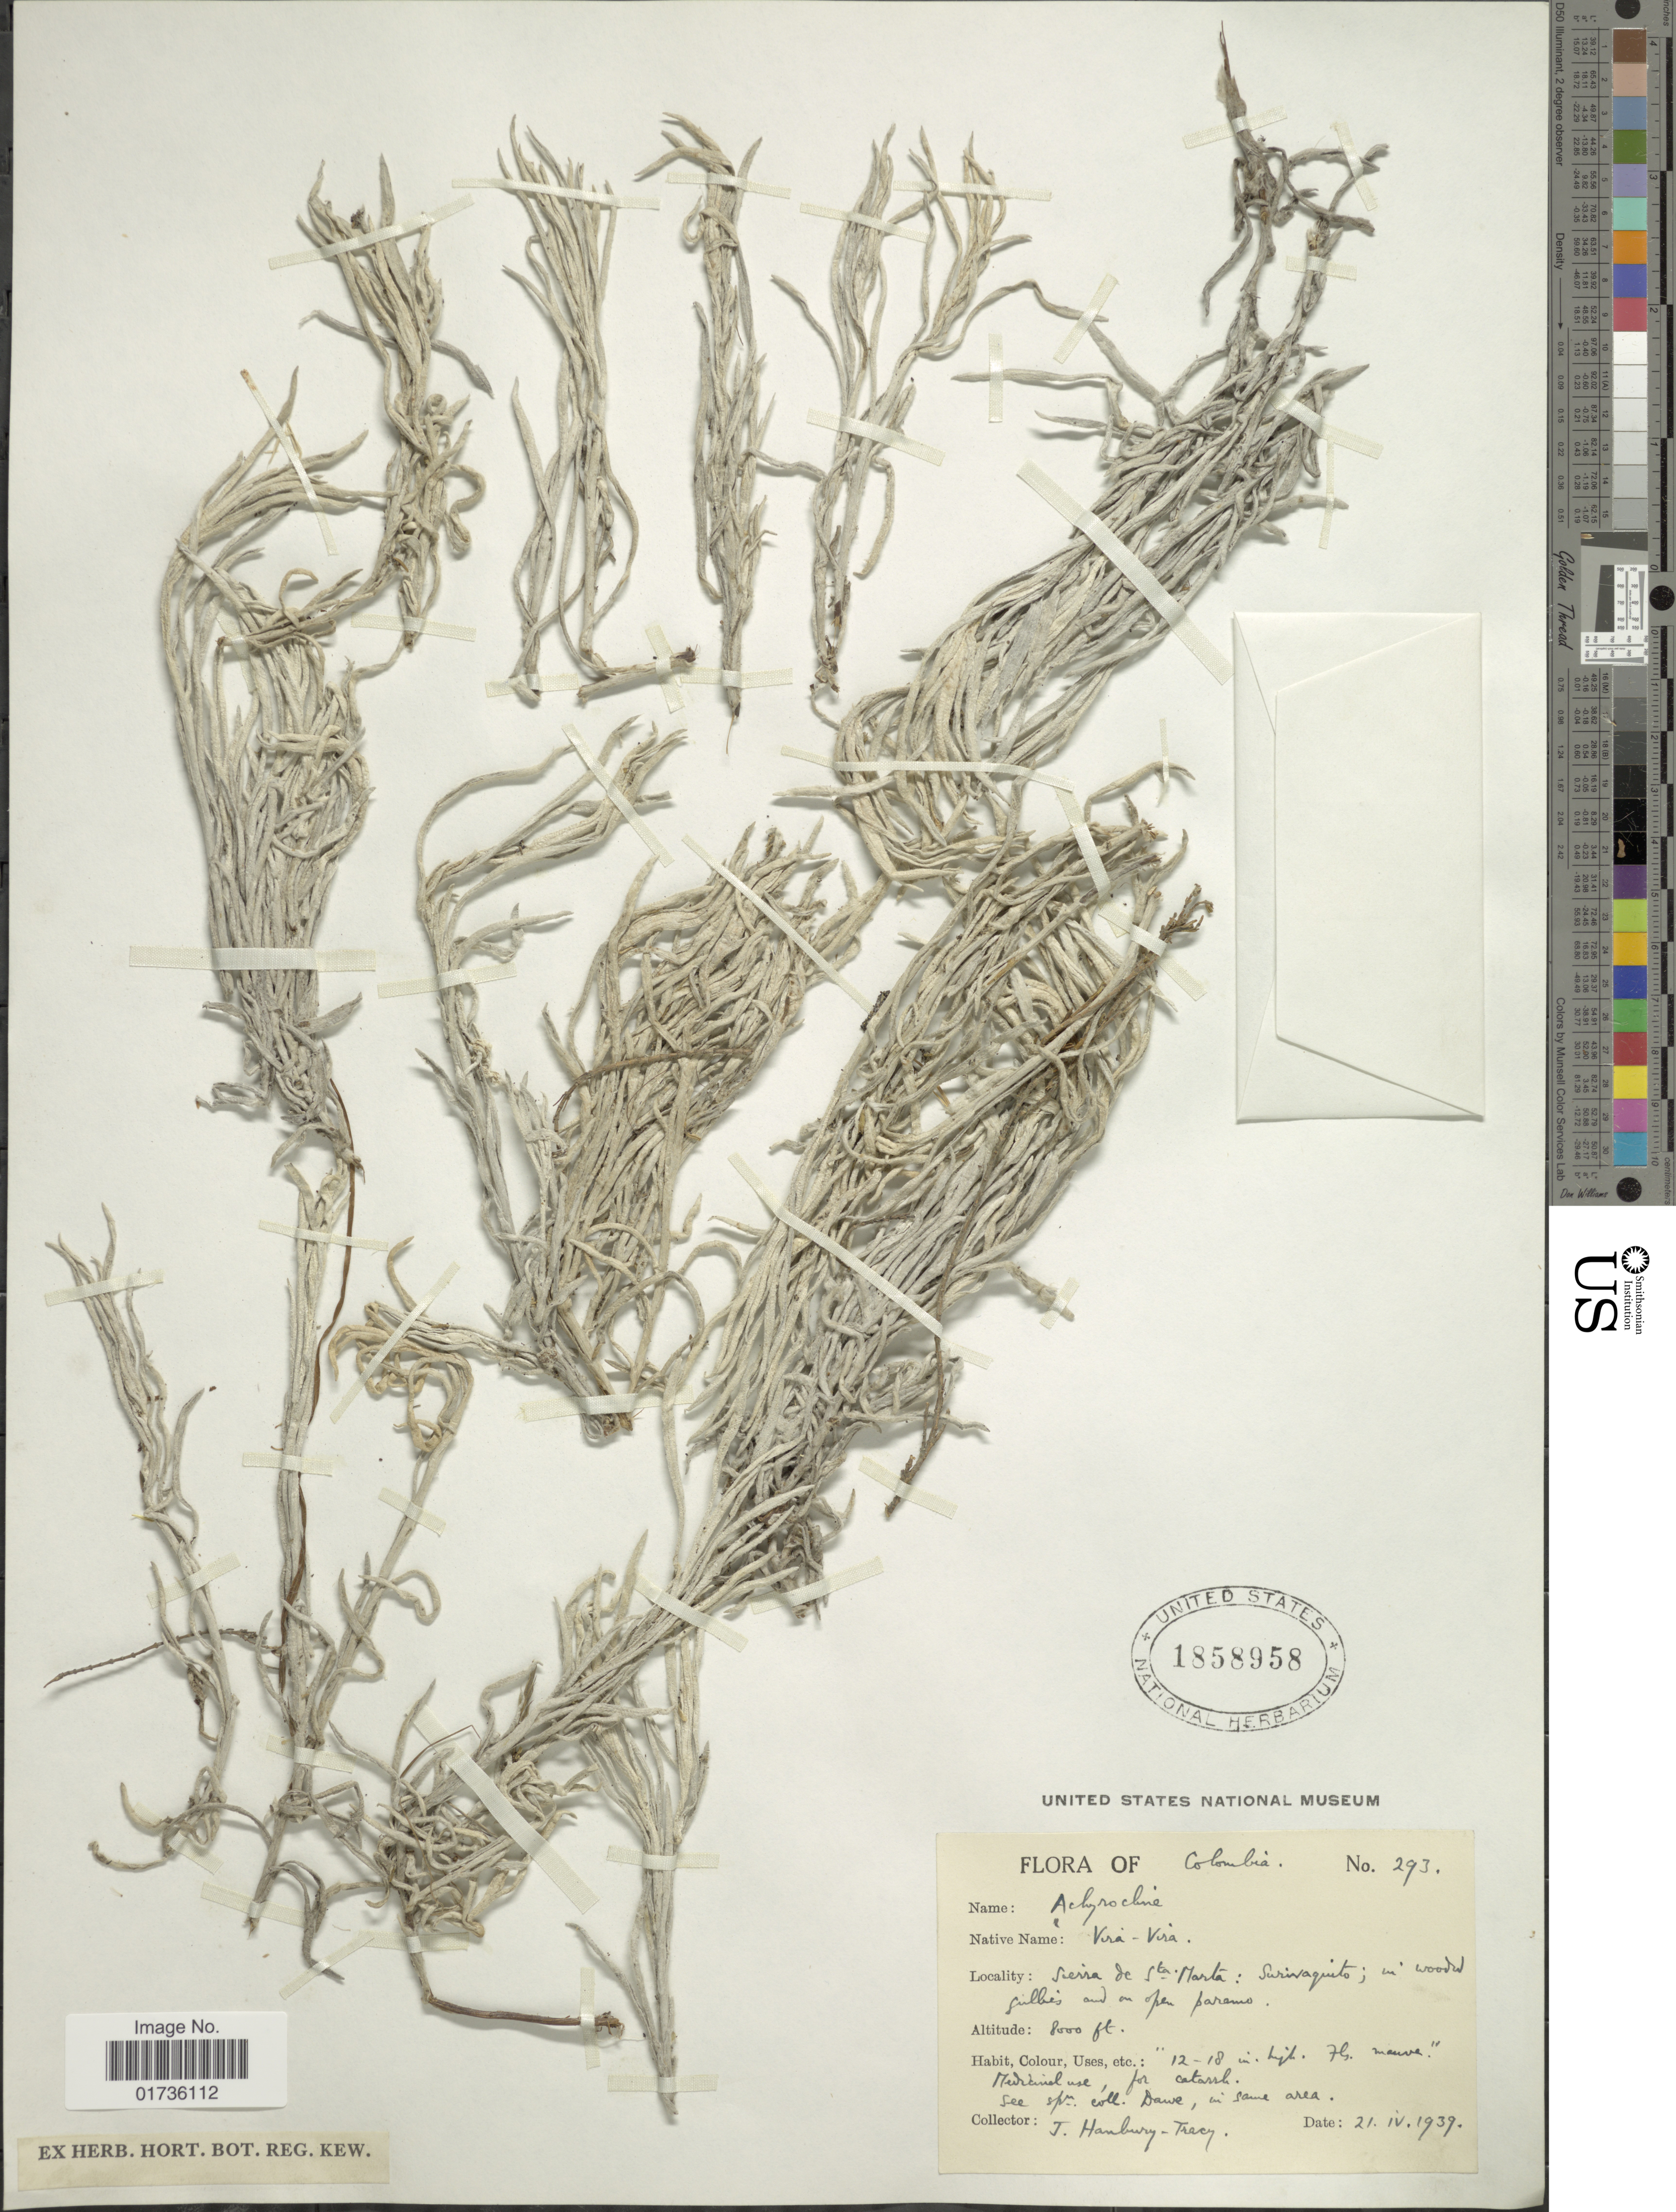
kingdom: Plantae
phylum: Tracheophyta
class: Magnoliopsida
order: Asterales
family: Asteraceae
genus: Achyrocline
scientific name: Achyrocline sp.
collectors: J. Hanbury-Tracy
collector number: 293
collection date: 1939-04-21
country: Colombia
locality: Sierra de Sta Marta: Surivaquito; in wooded gullies and on open paramo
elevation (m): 2438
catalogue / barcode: US 1858958